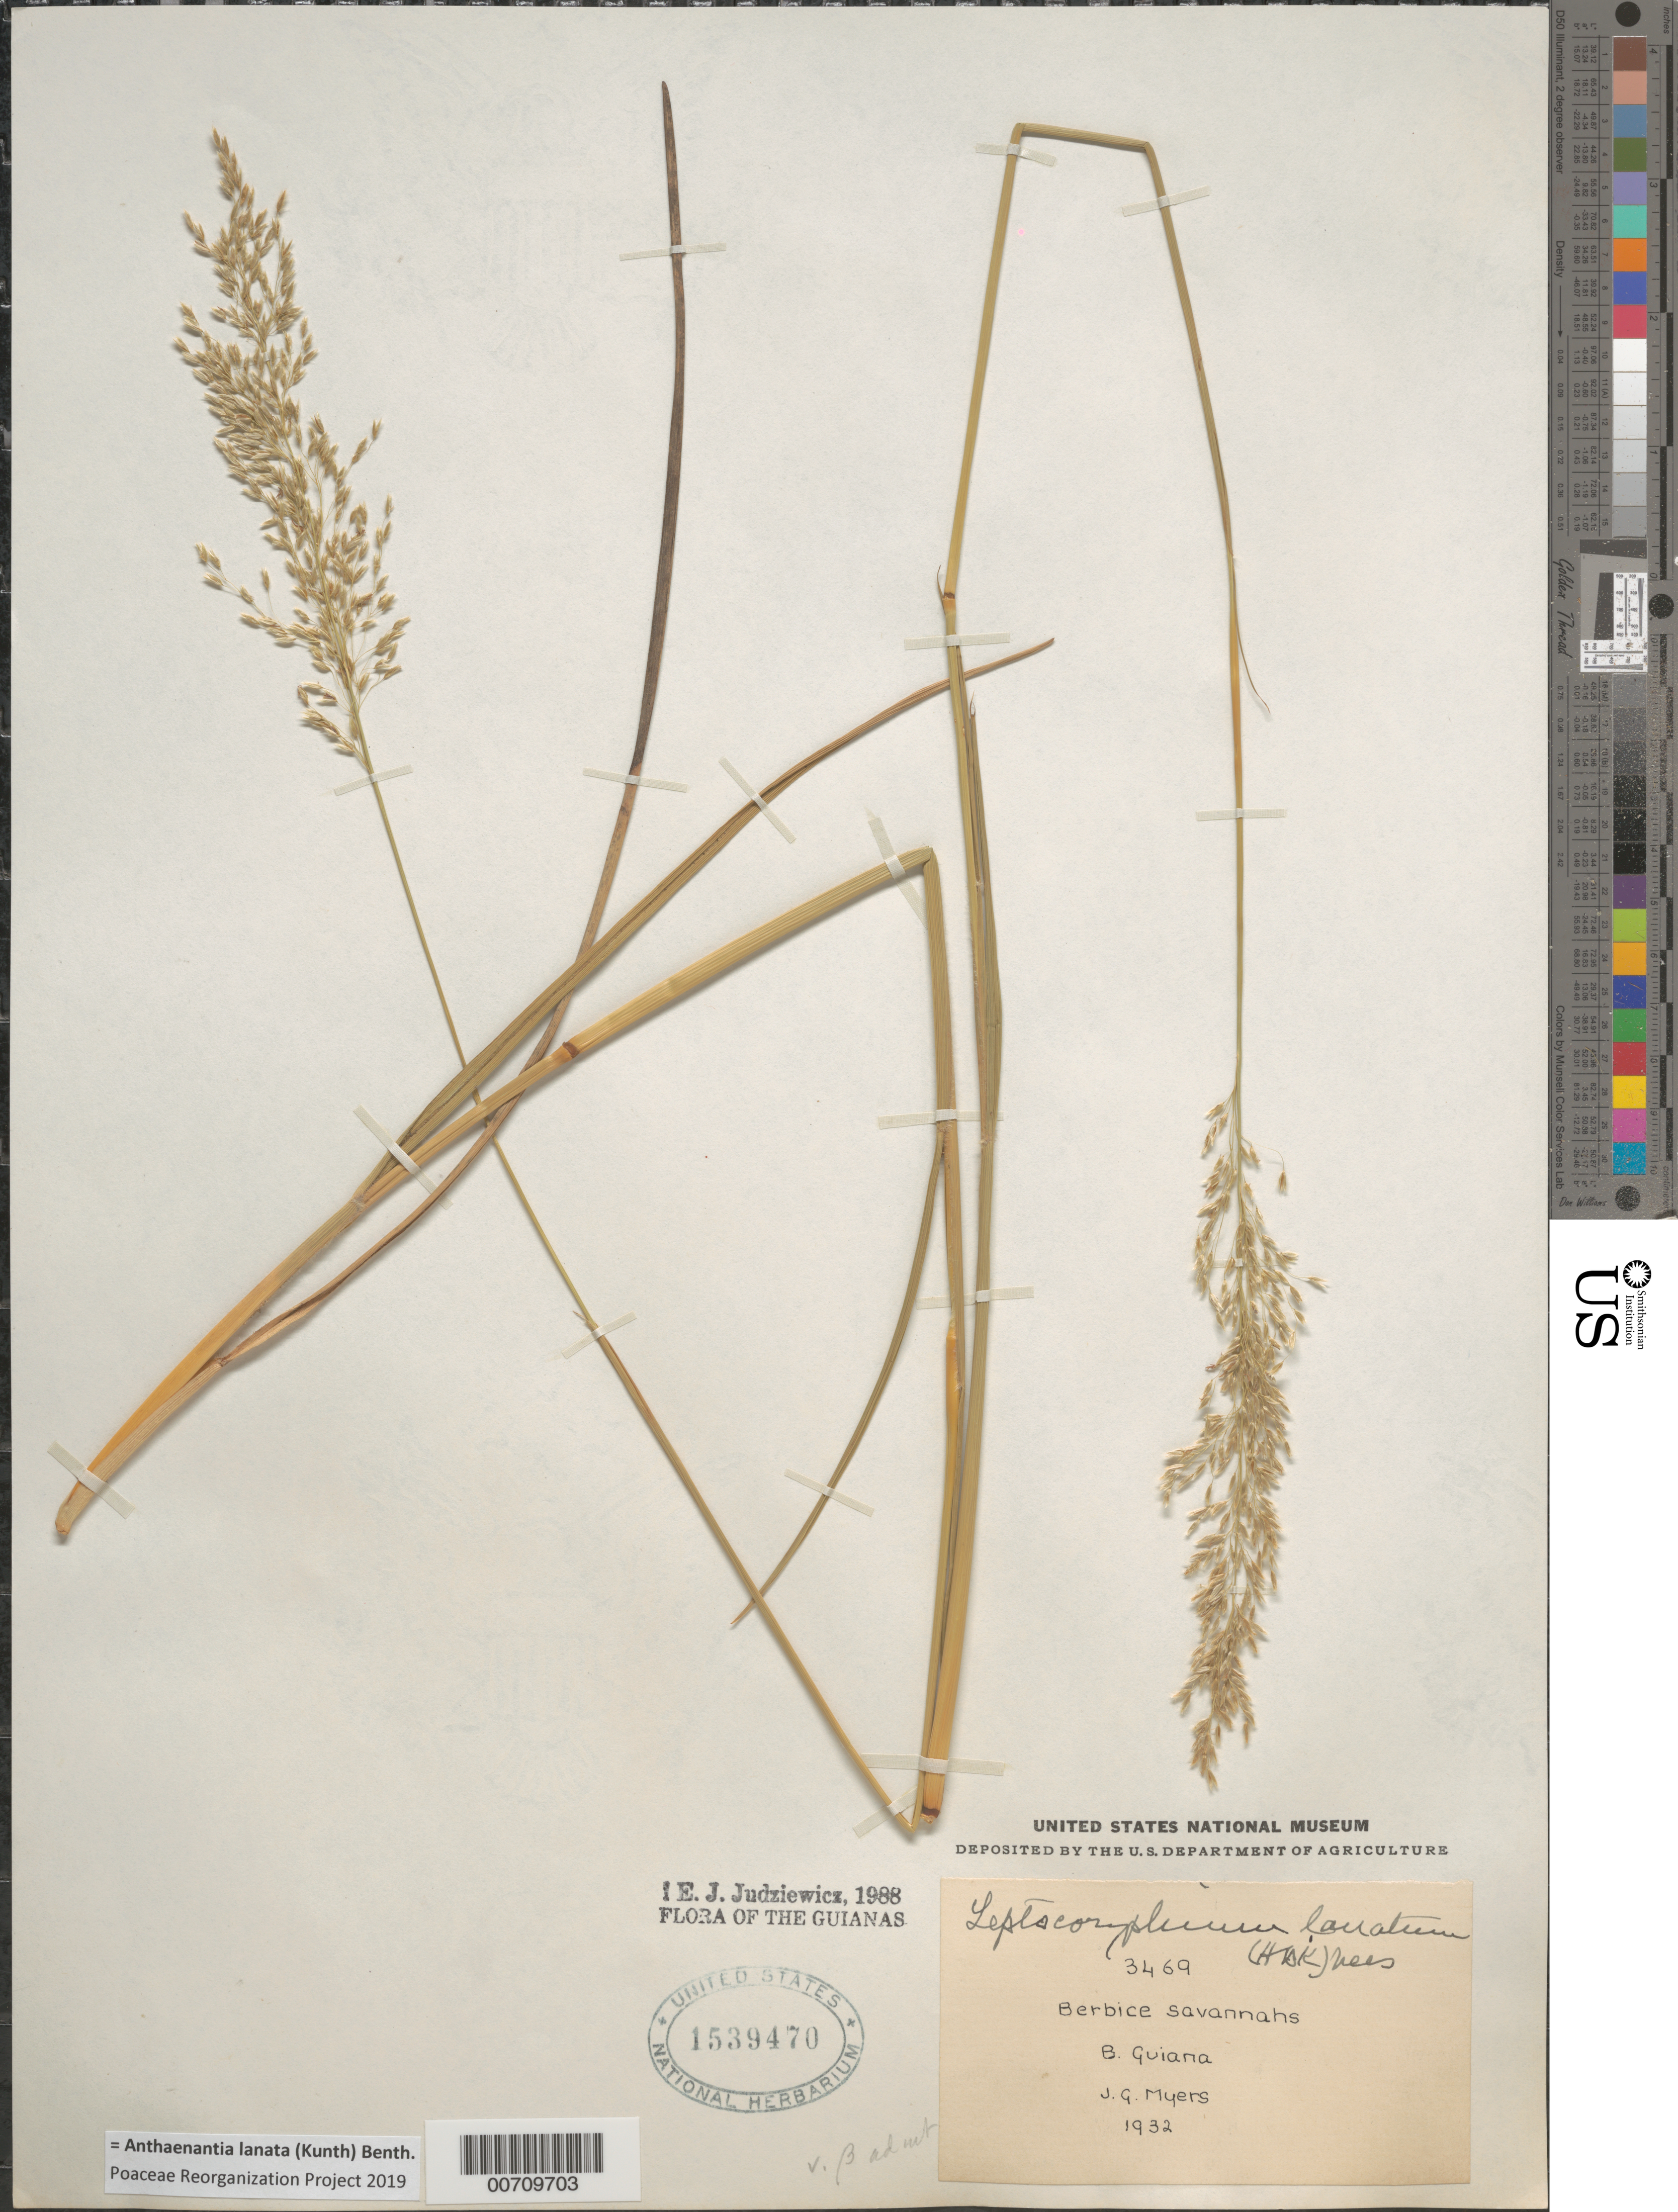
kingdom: Plantae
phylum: Tracheophyta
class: Liliopsida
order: Poales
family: Poaceae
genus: Leptocoryphium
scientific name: Leptocoryphium lanatum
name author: (Kunth) Nees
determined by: Judziewicz, E. J.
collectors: J. Myers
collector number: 3469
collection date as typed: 1932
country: Guyana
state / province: Mahaica-Berbice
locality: Berbice Savanna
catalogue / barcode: US 1539470